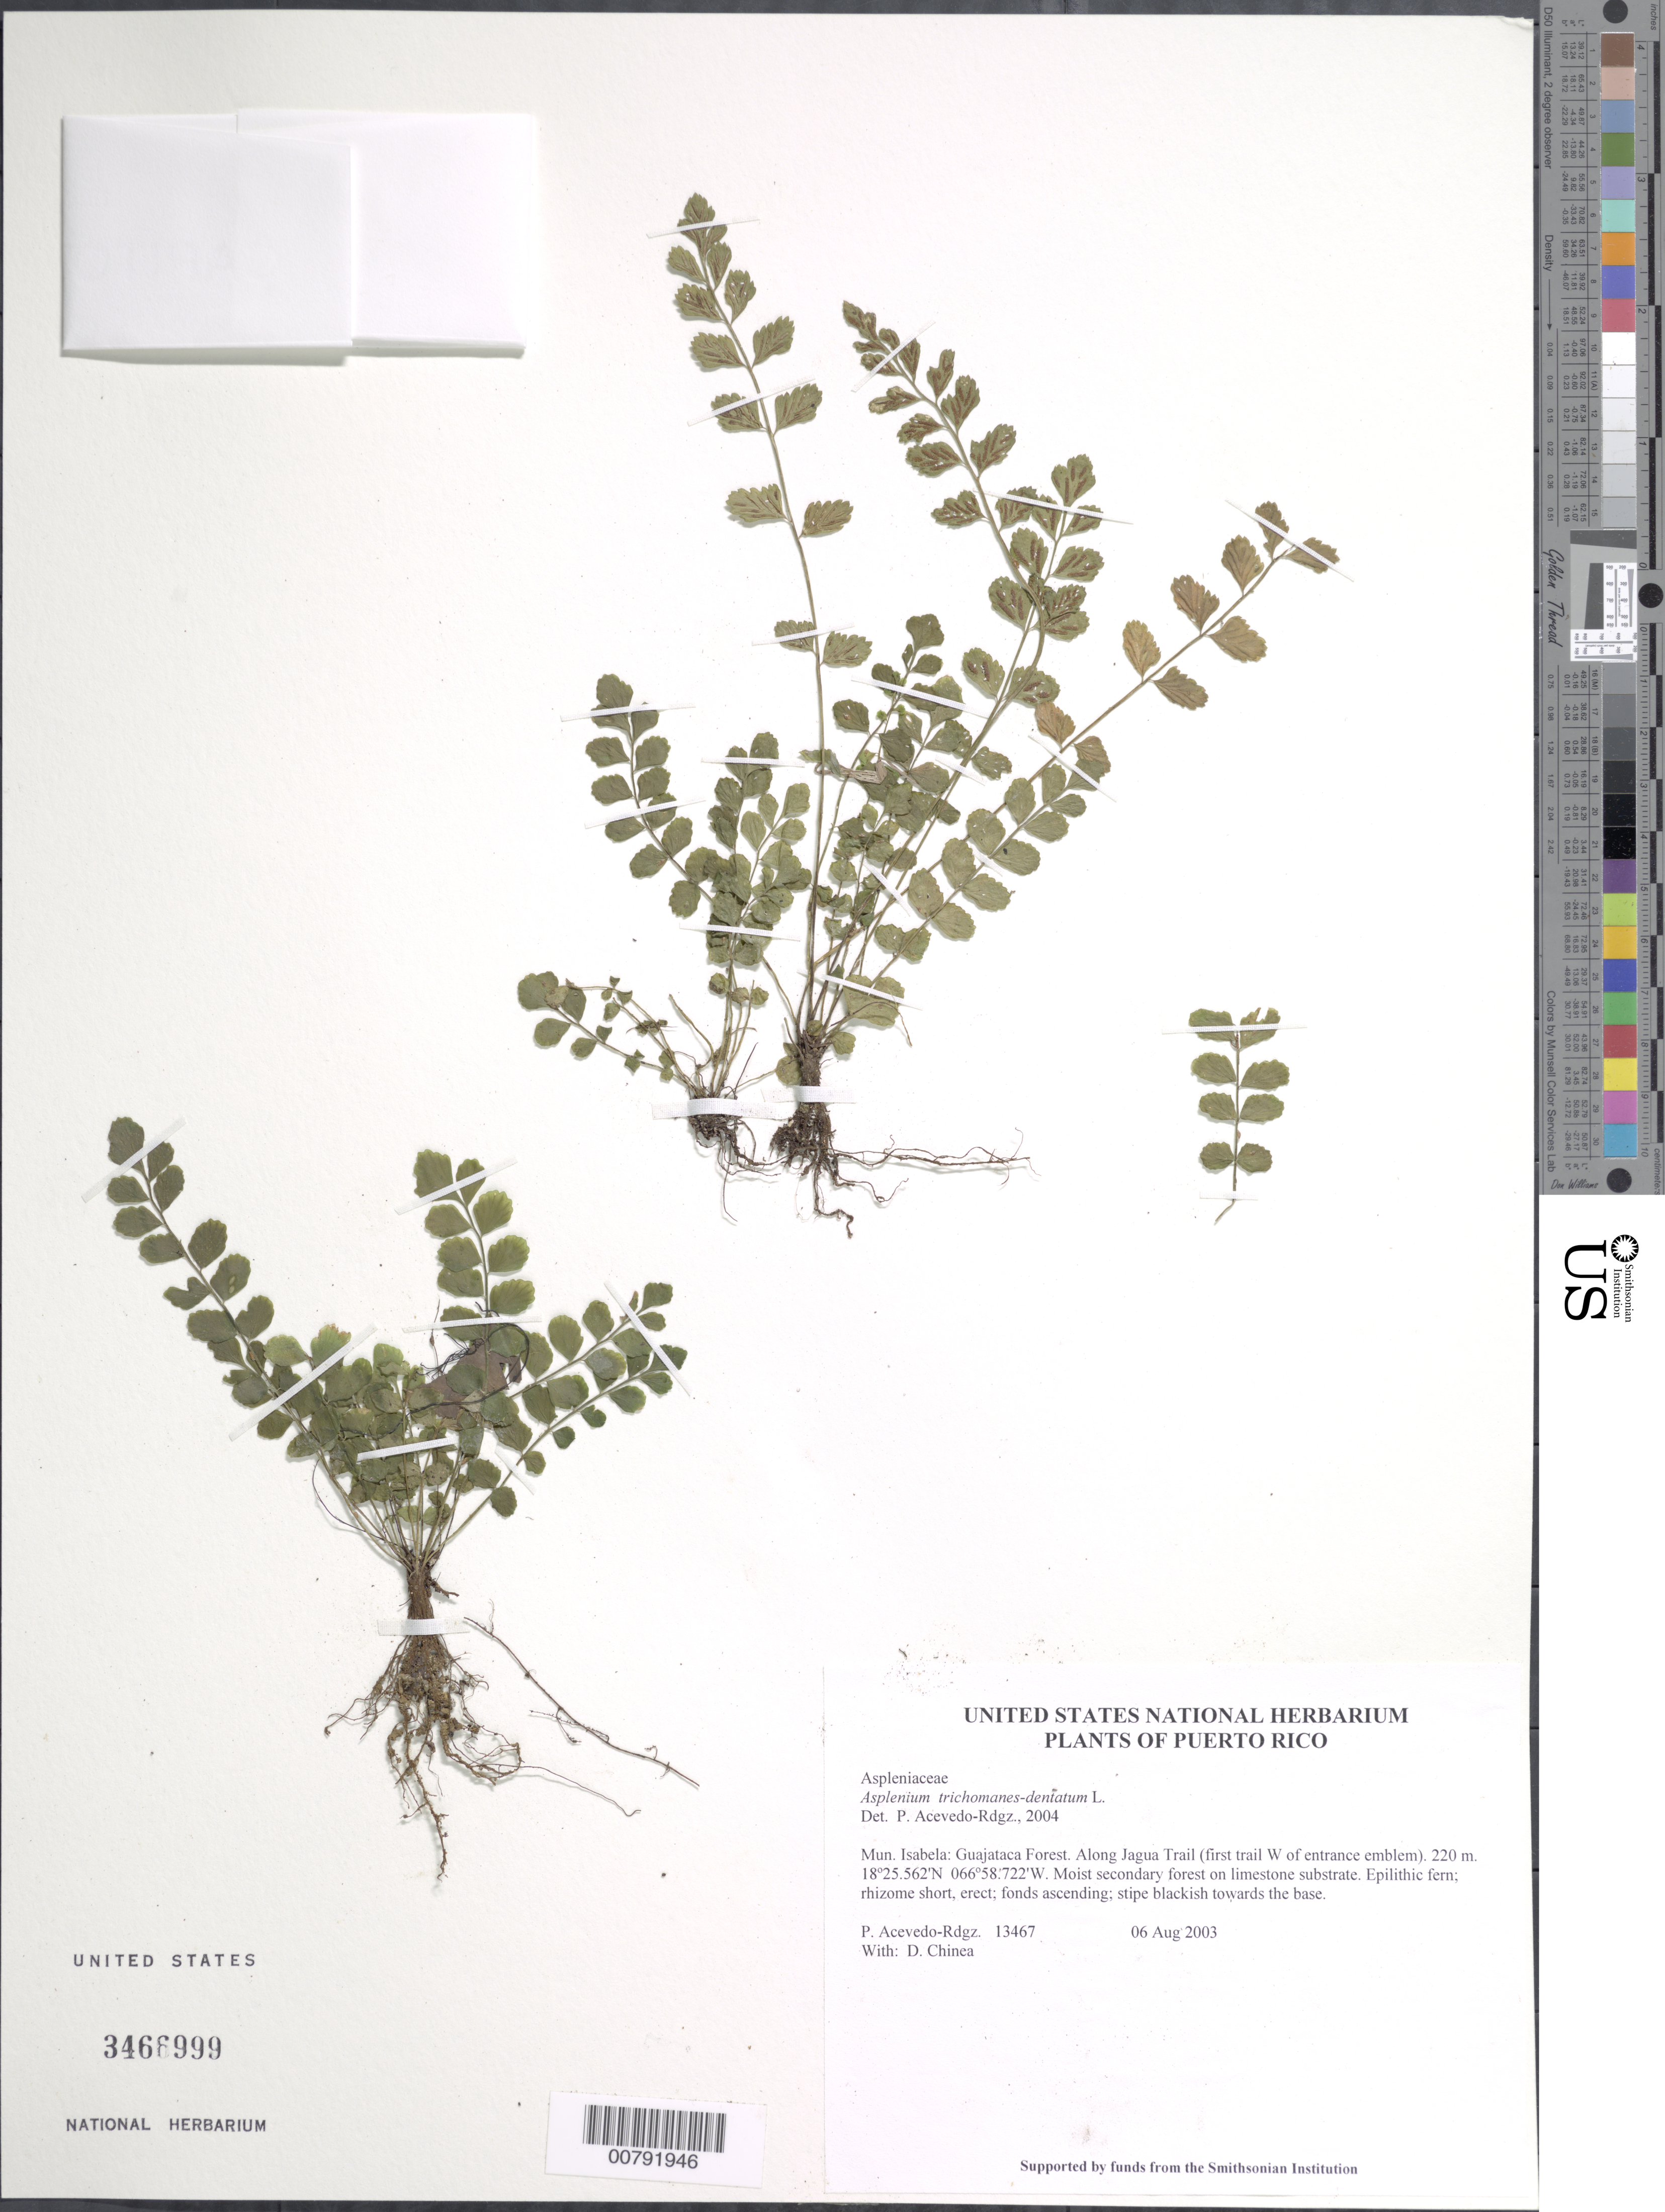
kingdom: Plantae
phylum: Tracheophyta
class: Polypodiopsida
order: Polypodiales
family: Aspleniaceae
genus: Asplenium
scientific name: Asplenium trichomanes-dentatum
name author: L.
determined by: Acevedo-Rodríguez, P., (BOT), Smithsonian Institution - National Museum of Natural History (UNITED STATES)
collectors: P. Acevedo-Rodr. & D. Chinea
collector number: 13467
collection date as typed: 06 Aug 2003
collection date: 2003-08-06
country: Puerto Rico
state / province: Isabela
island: Puerto Rico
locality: Mun. Isabela: Guajataca Forest. Along Jagua Trail (first trail W of entrance emblem).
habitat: Moist secondary forest on limestone substrate.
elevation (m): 220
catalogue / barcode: US 3466999